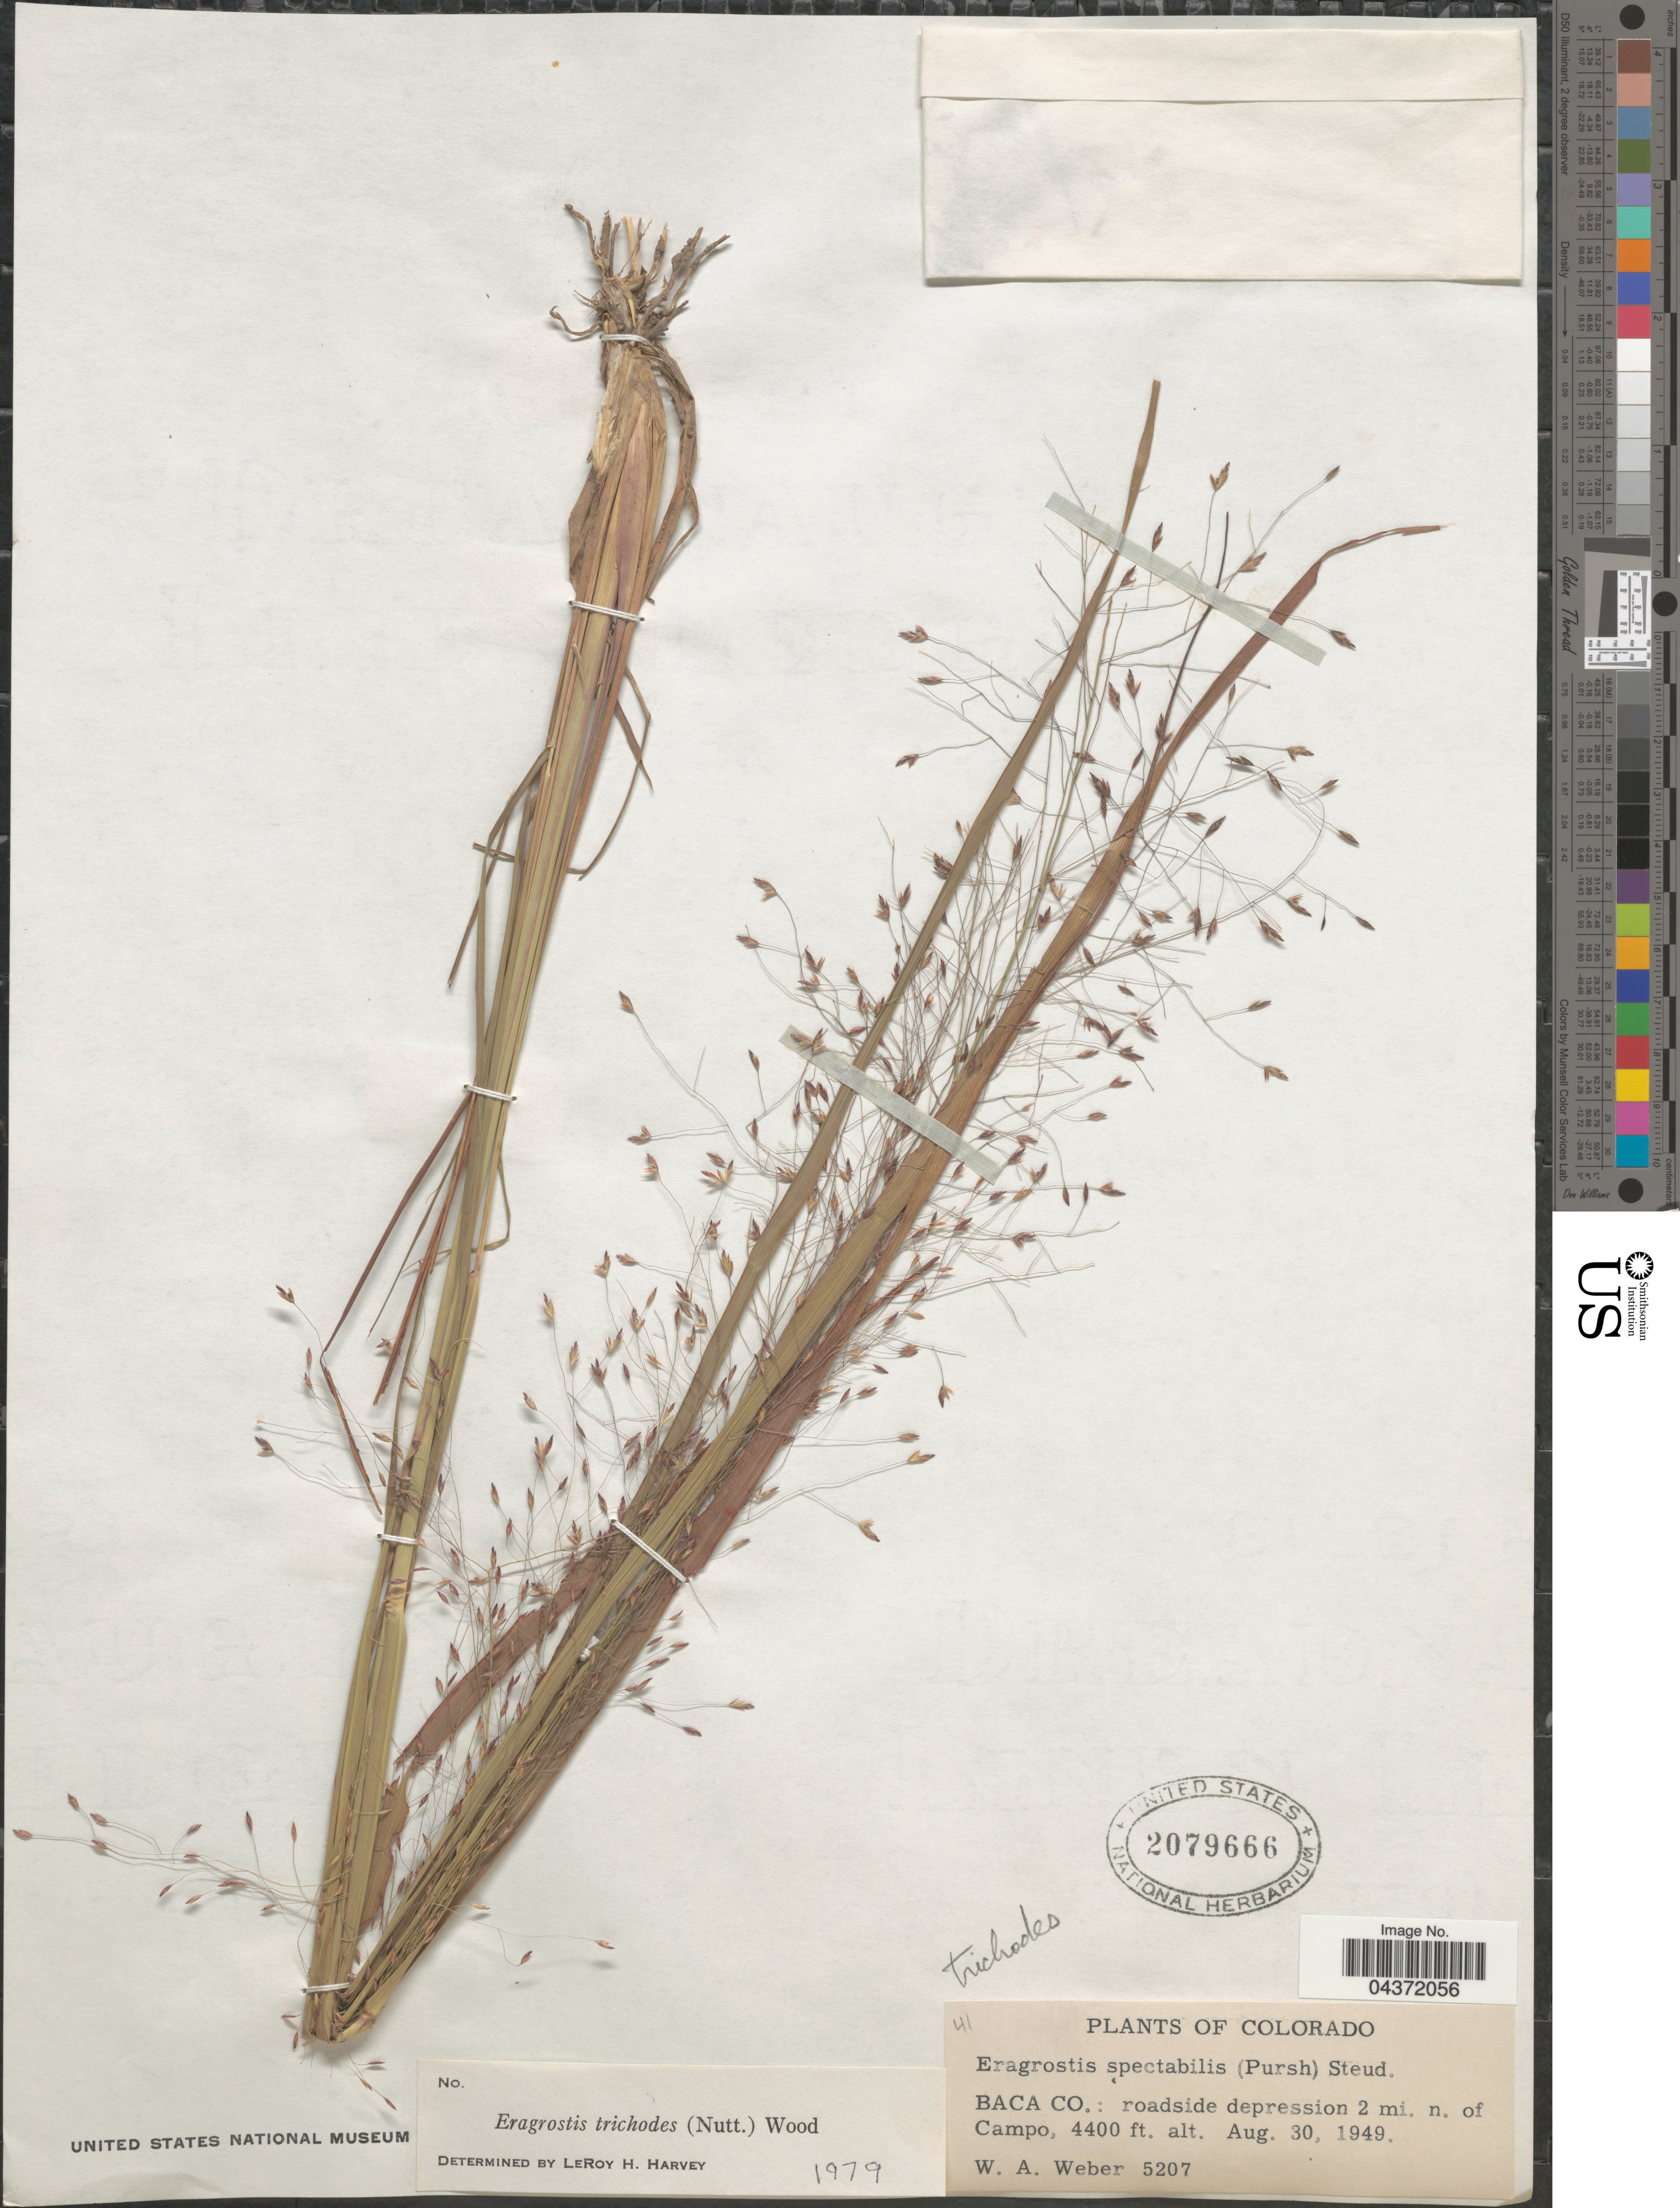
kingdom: Plantae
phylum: Tracheophyta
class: Liliopsida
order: Poales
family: Poaceae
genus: Eragrostis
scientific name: Eragrostis trichodes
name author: (Nutt.) Alph. Wood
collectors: W. A. Weber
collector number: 5207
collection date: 1949-08-30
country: United States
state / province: Colorado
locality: Baca Co.: roadside depression 2 mi. n. of Campo.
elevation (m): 1341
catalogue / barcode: US 2079666